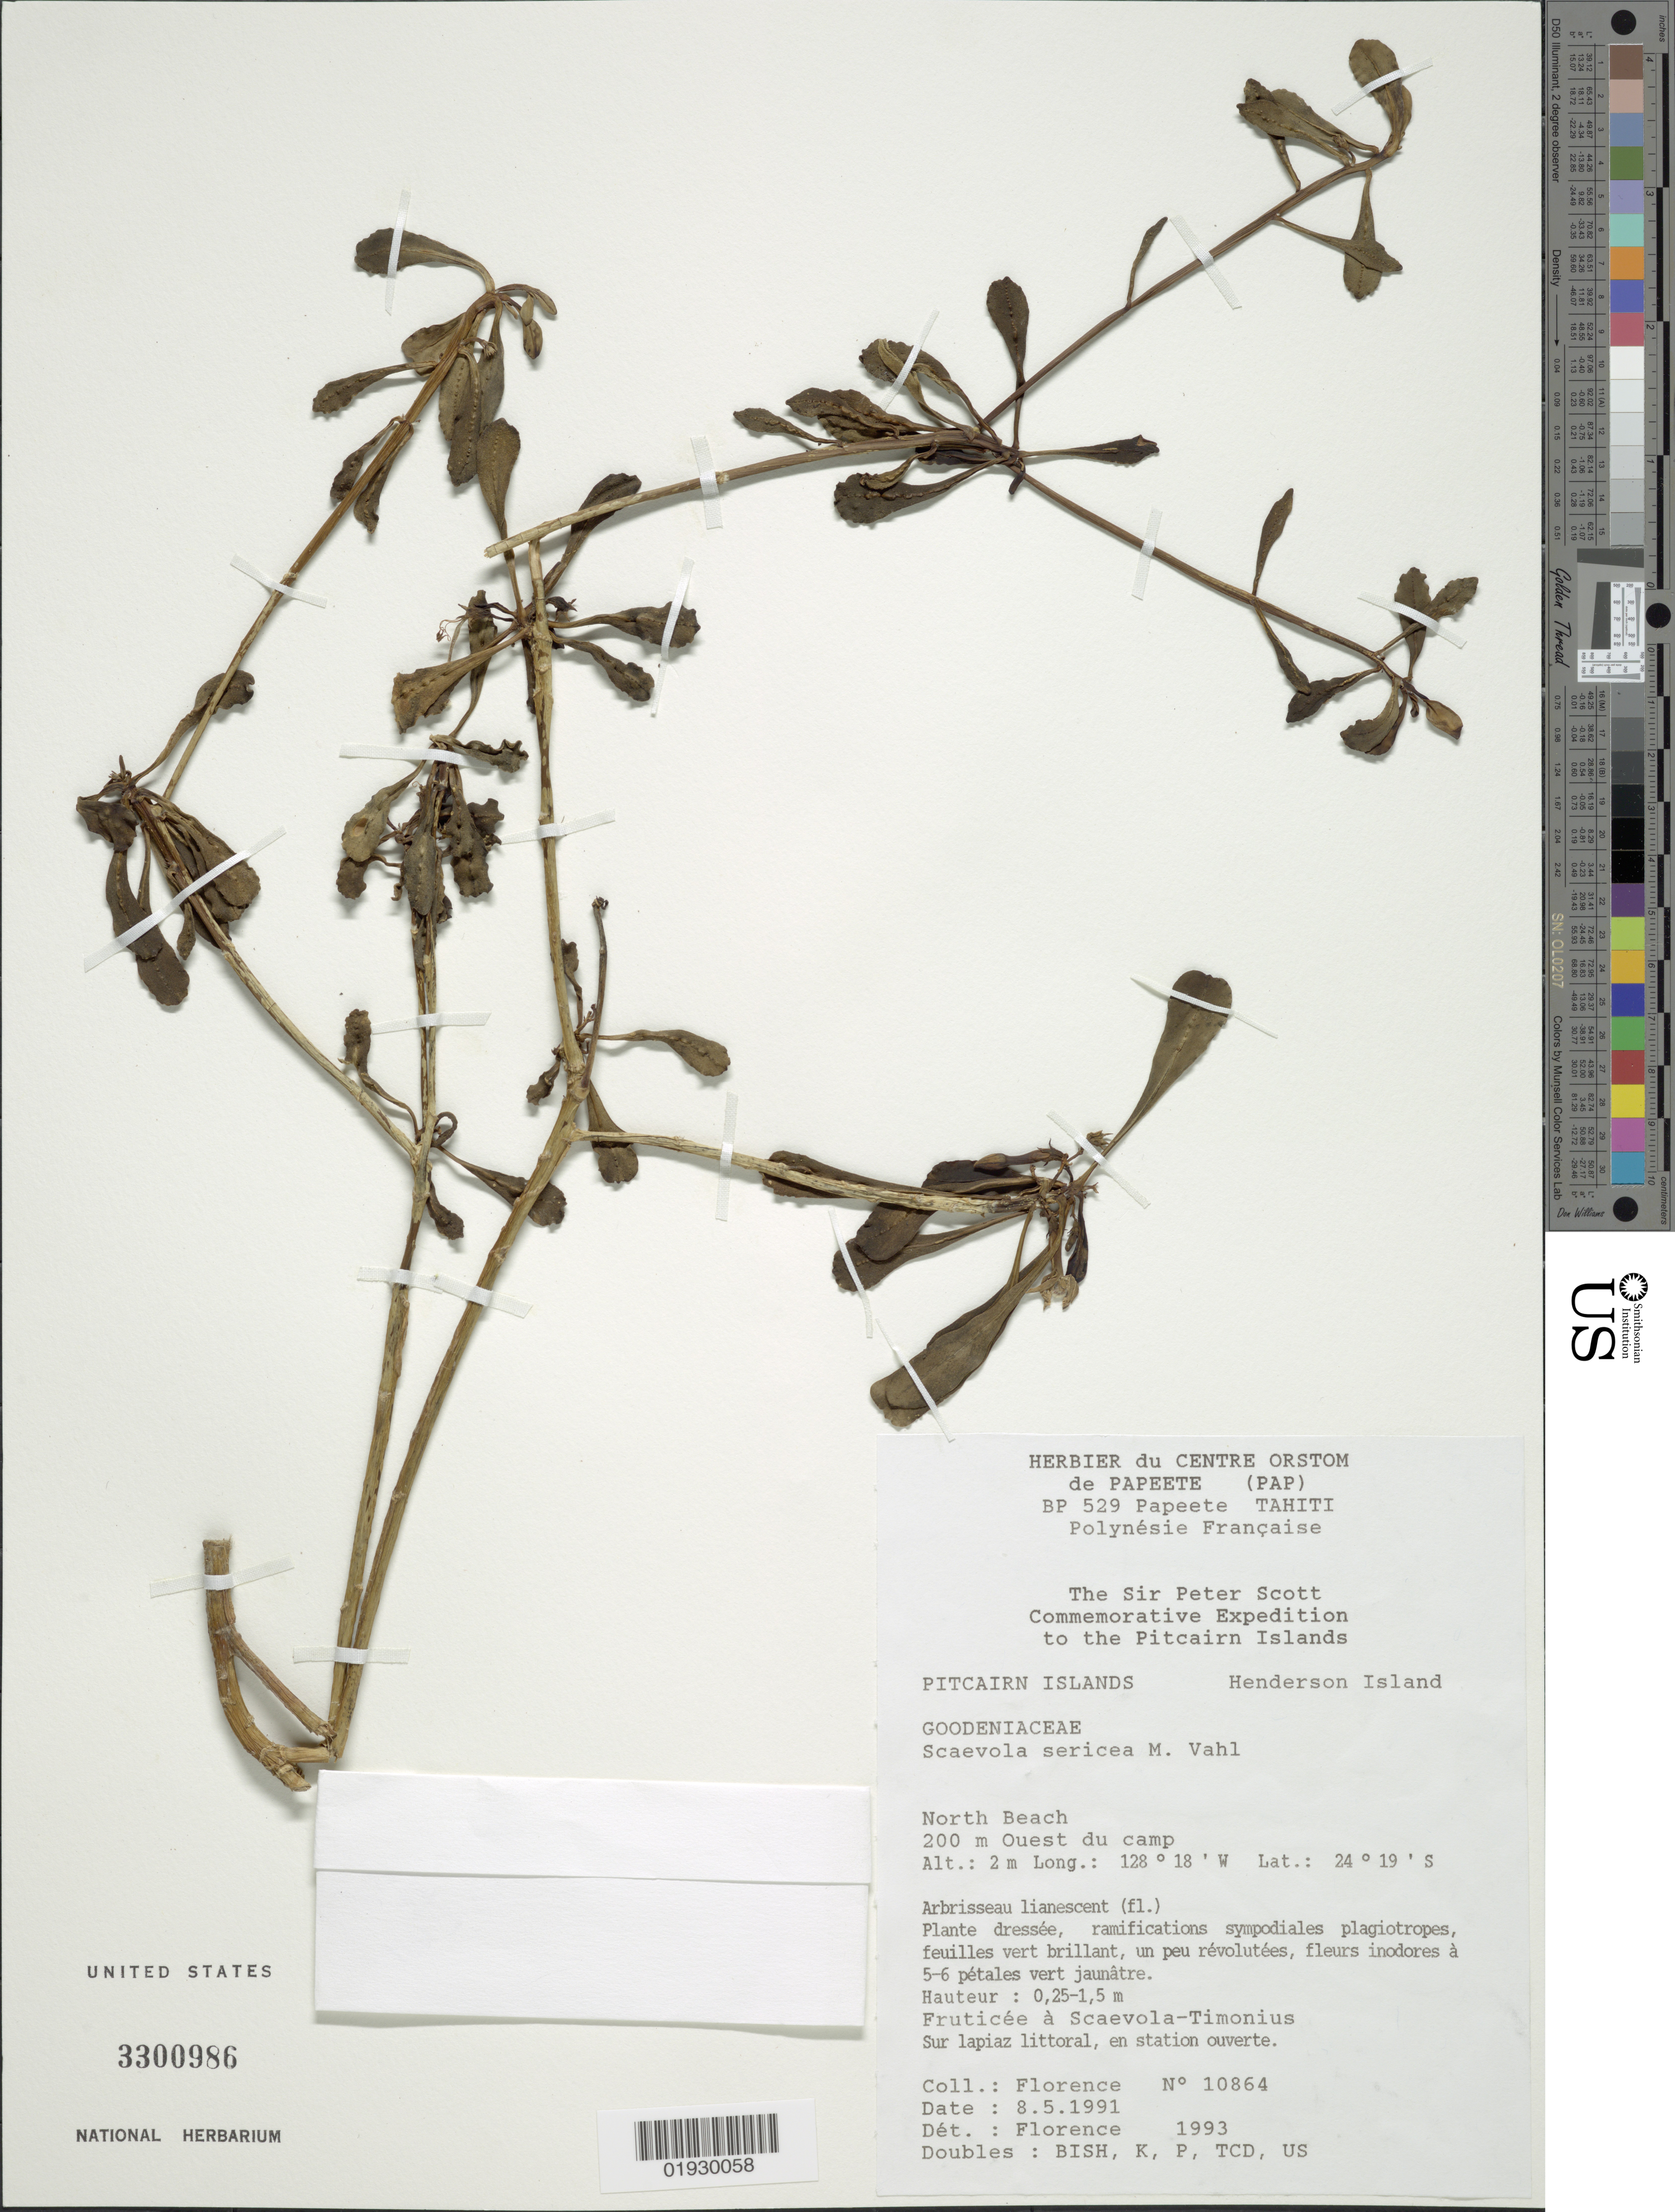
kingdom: Plantae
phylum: Tracheophyta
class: Magnoliopsida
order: Asterales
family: Goodeniaceae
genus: Scaevola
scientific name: Scaevola taccada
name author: (Gaertn.) Roxb.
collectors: -. Florence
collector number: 10864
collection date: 1991-05-08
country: Pitcairn Islands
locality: Henderson Island, North Beach, 200 m Ouest du camp.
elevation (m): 2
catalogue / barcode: US 3300986